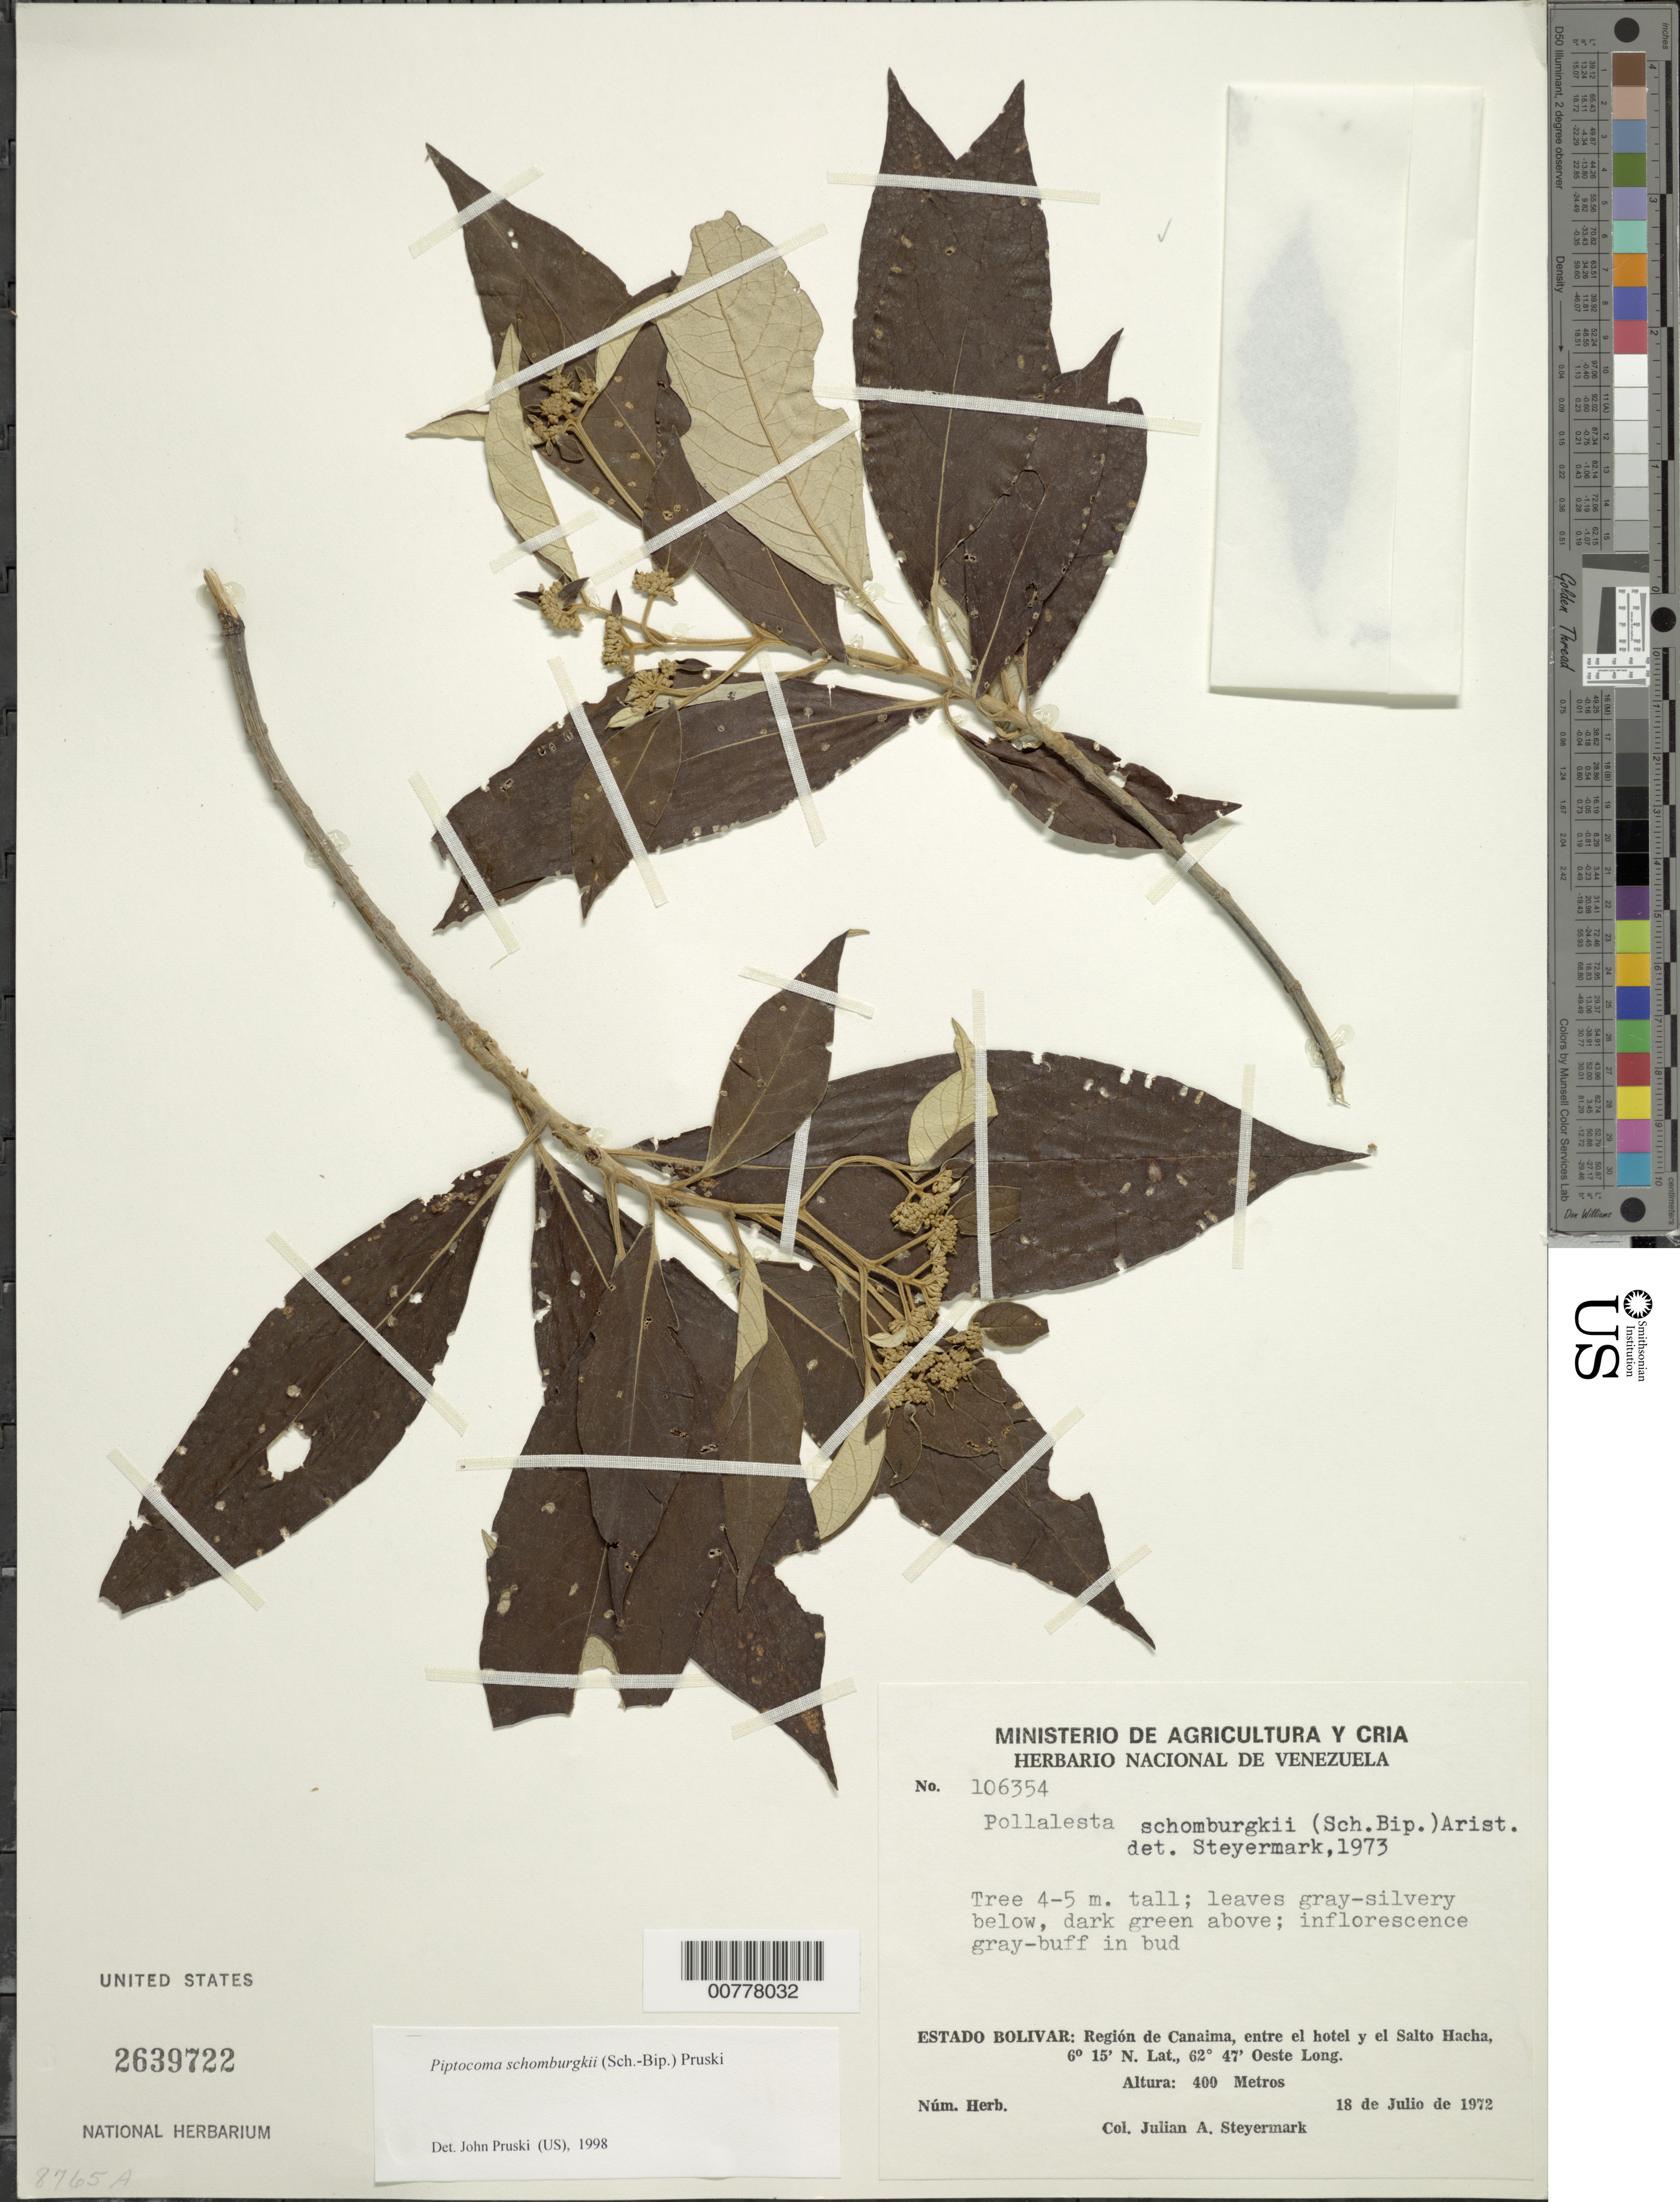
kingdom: Plantae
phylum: Tracheophyta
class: Magnoliopsida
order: Asterales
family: Asteraceae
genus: Piptocoma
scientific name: Piptocoma schomburgkii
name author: (Sch. Bip.) Pruski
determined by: Steyermark, Julian A., (VEN)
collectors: J. Steyermark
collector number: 106354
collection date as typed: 18-Jul-72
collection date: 1972-07-18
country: Venezuela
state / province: Bolívar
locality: Canaima, entre el hotel y el Salto Hacha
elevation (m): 400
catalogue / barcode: US 2639722